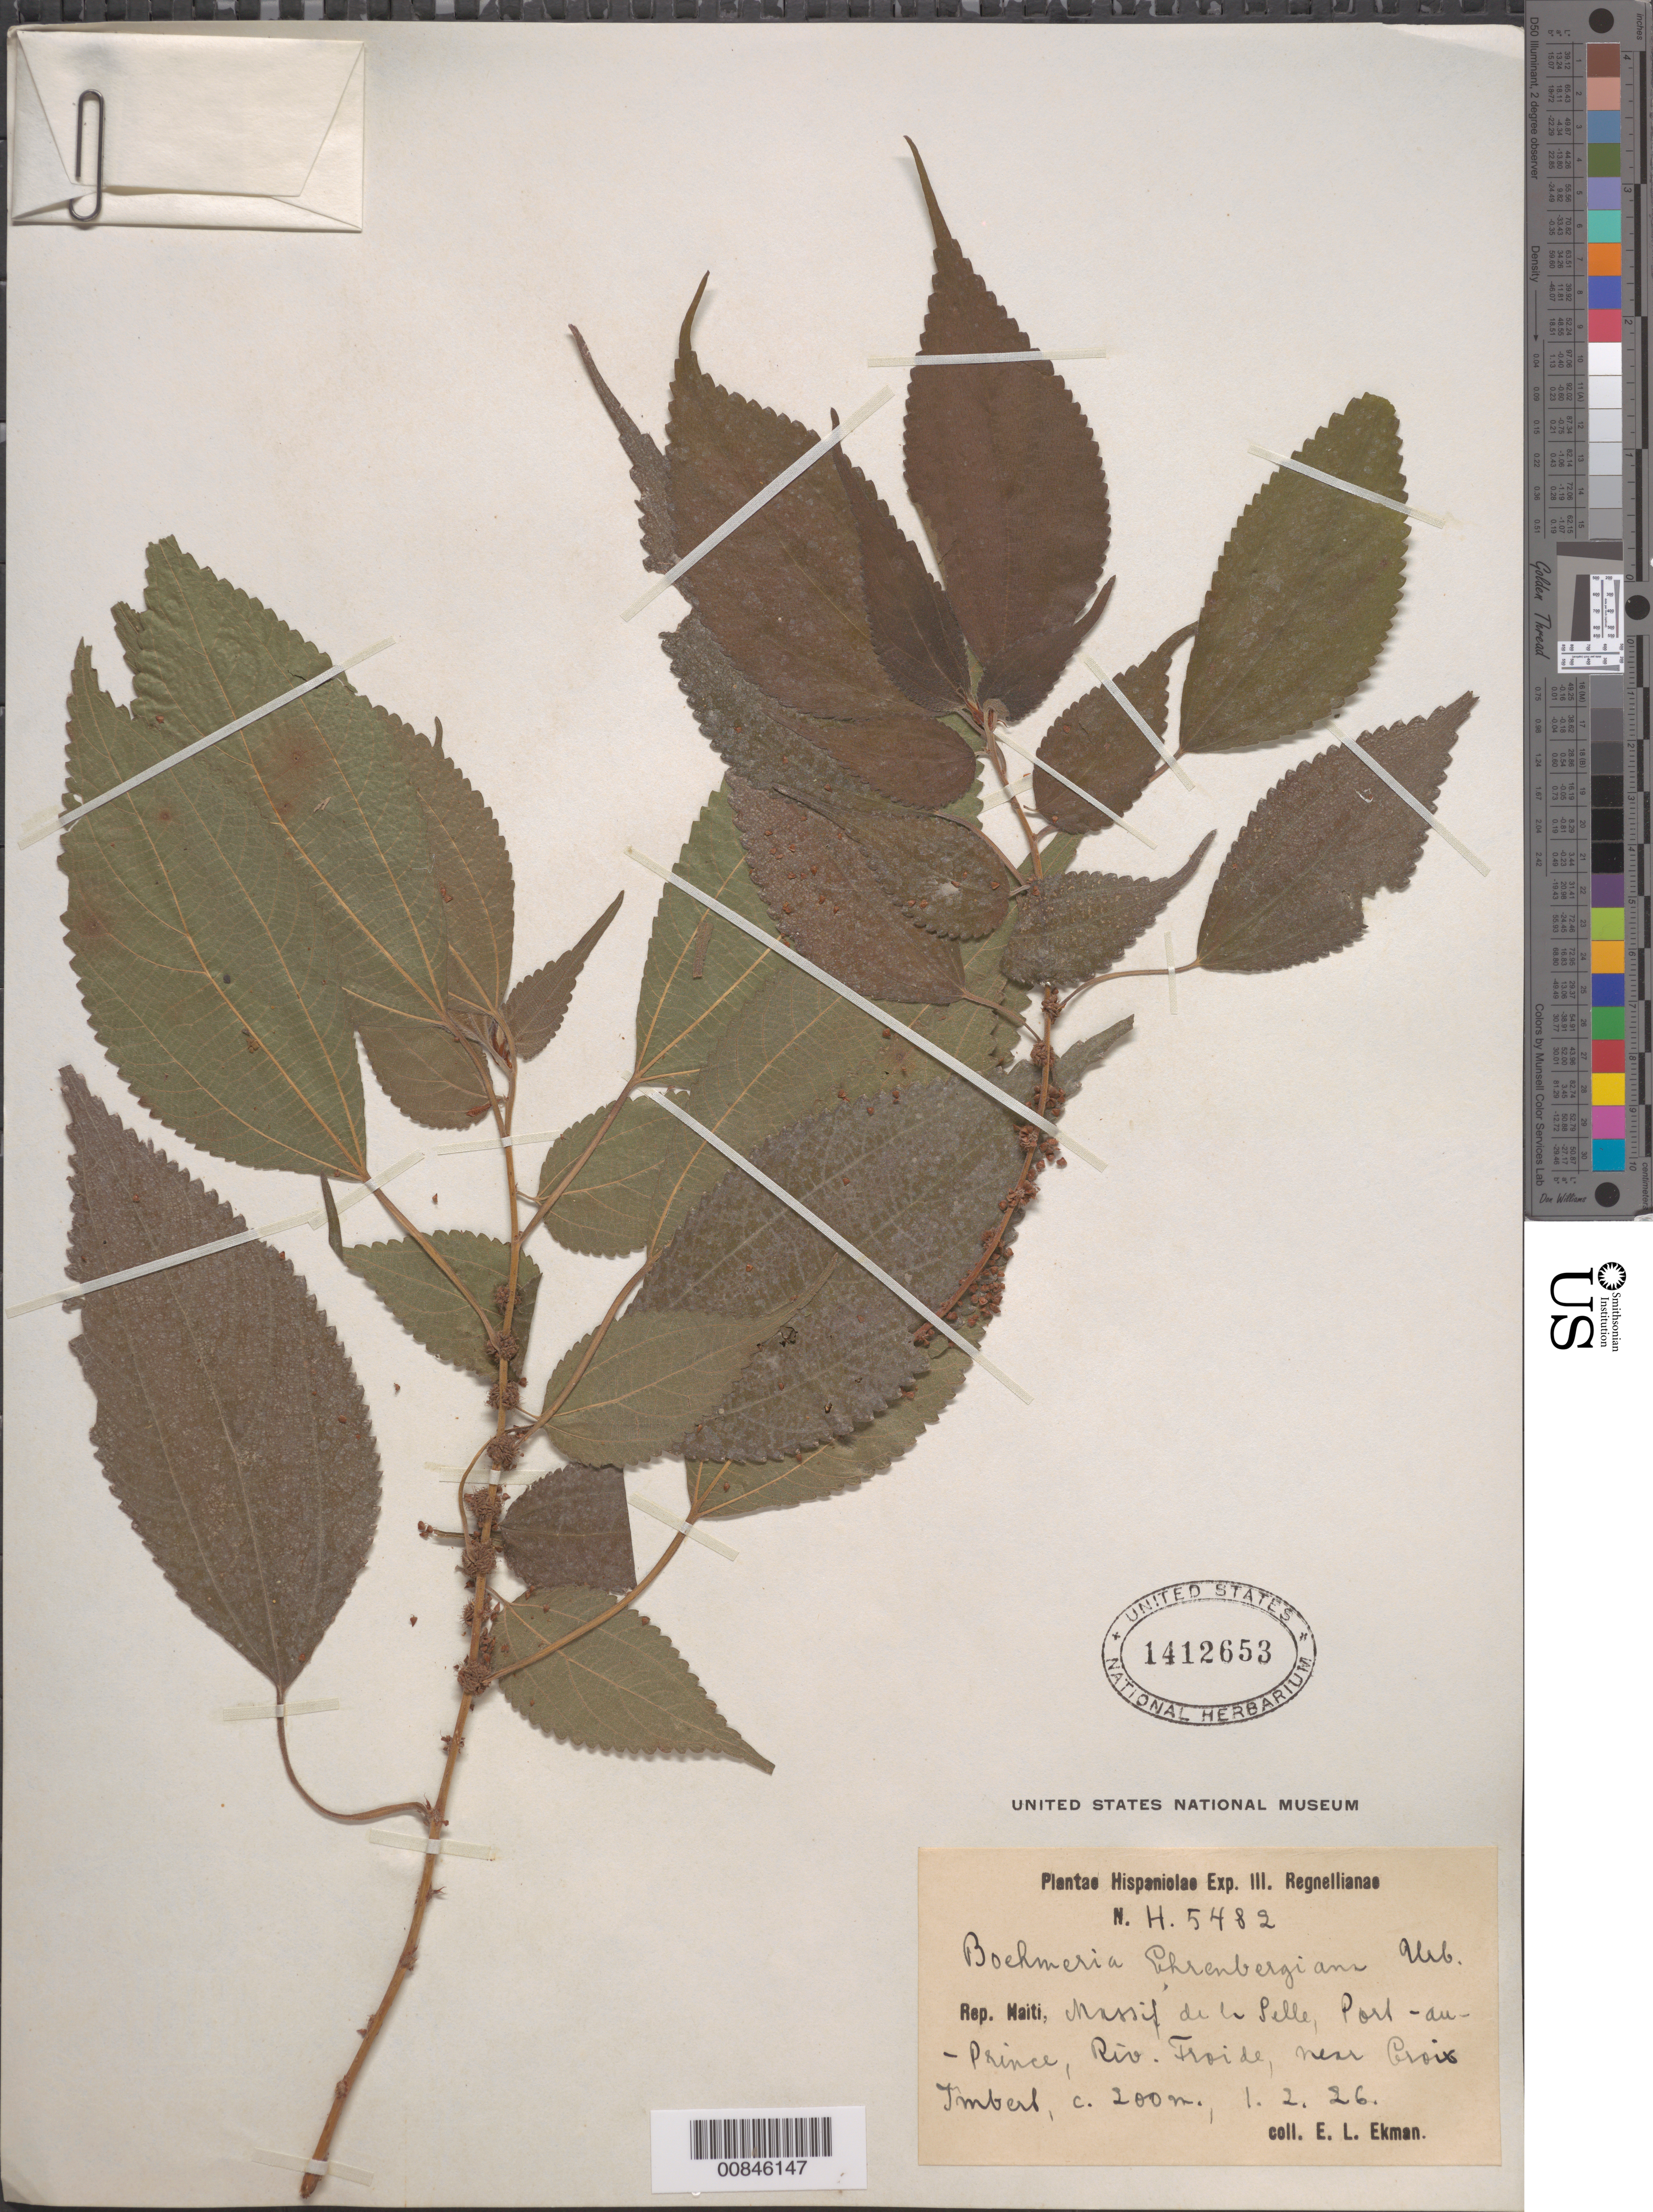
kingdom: Plantae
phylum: Tracheophyta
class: Magnoliopsida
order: Rosales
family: Urticaceae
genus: Boehmeria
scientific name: Boehmeria ehrenbergiana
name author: Urb.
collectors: E. L. Ekman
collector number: H 5482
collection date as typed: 01 Feb 1926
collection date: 1926-02-01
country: Haiti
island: Hispaniola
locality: Massif de la Selle, Port-au-Prince, Riv. Froide, near Croix Imbert.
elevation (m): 200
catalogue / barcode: US 1412653